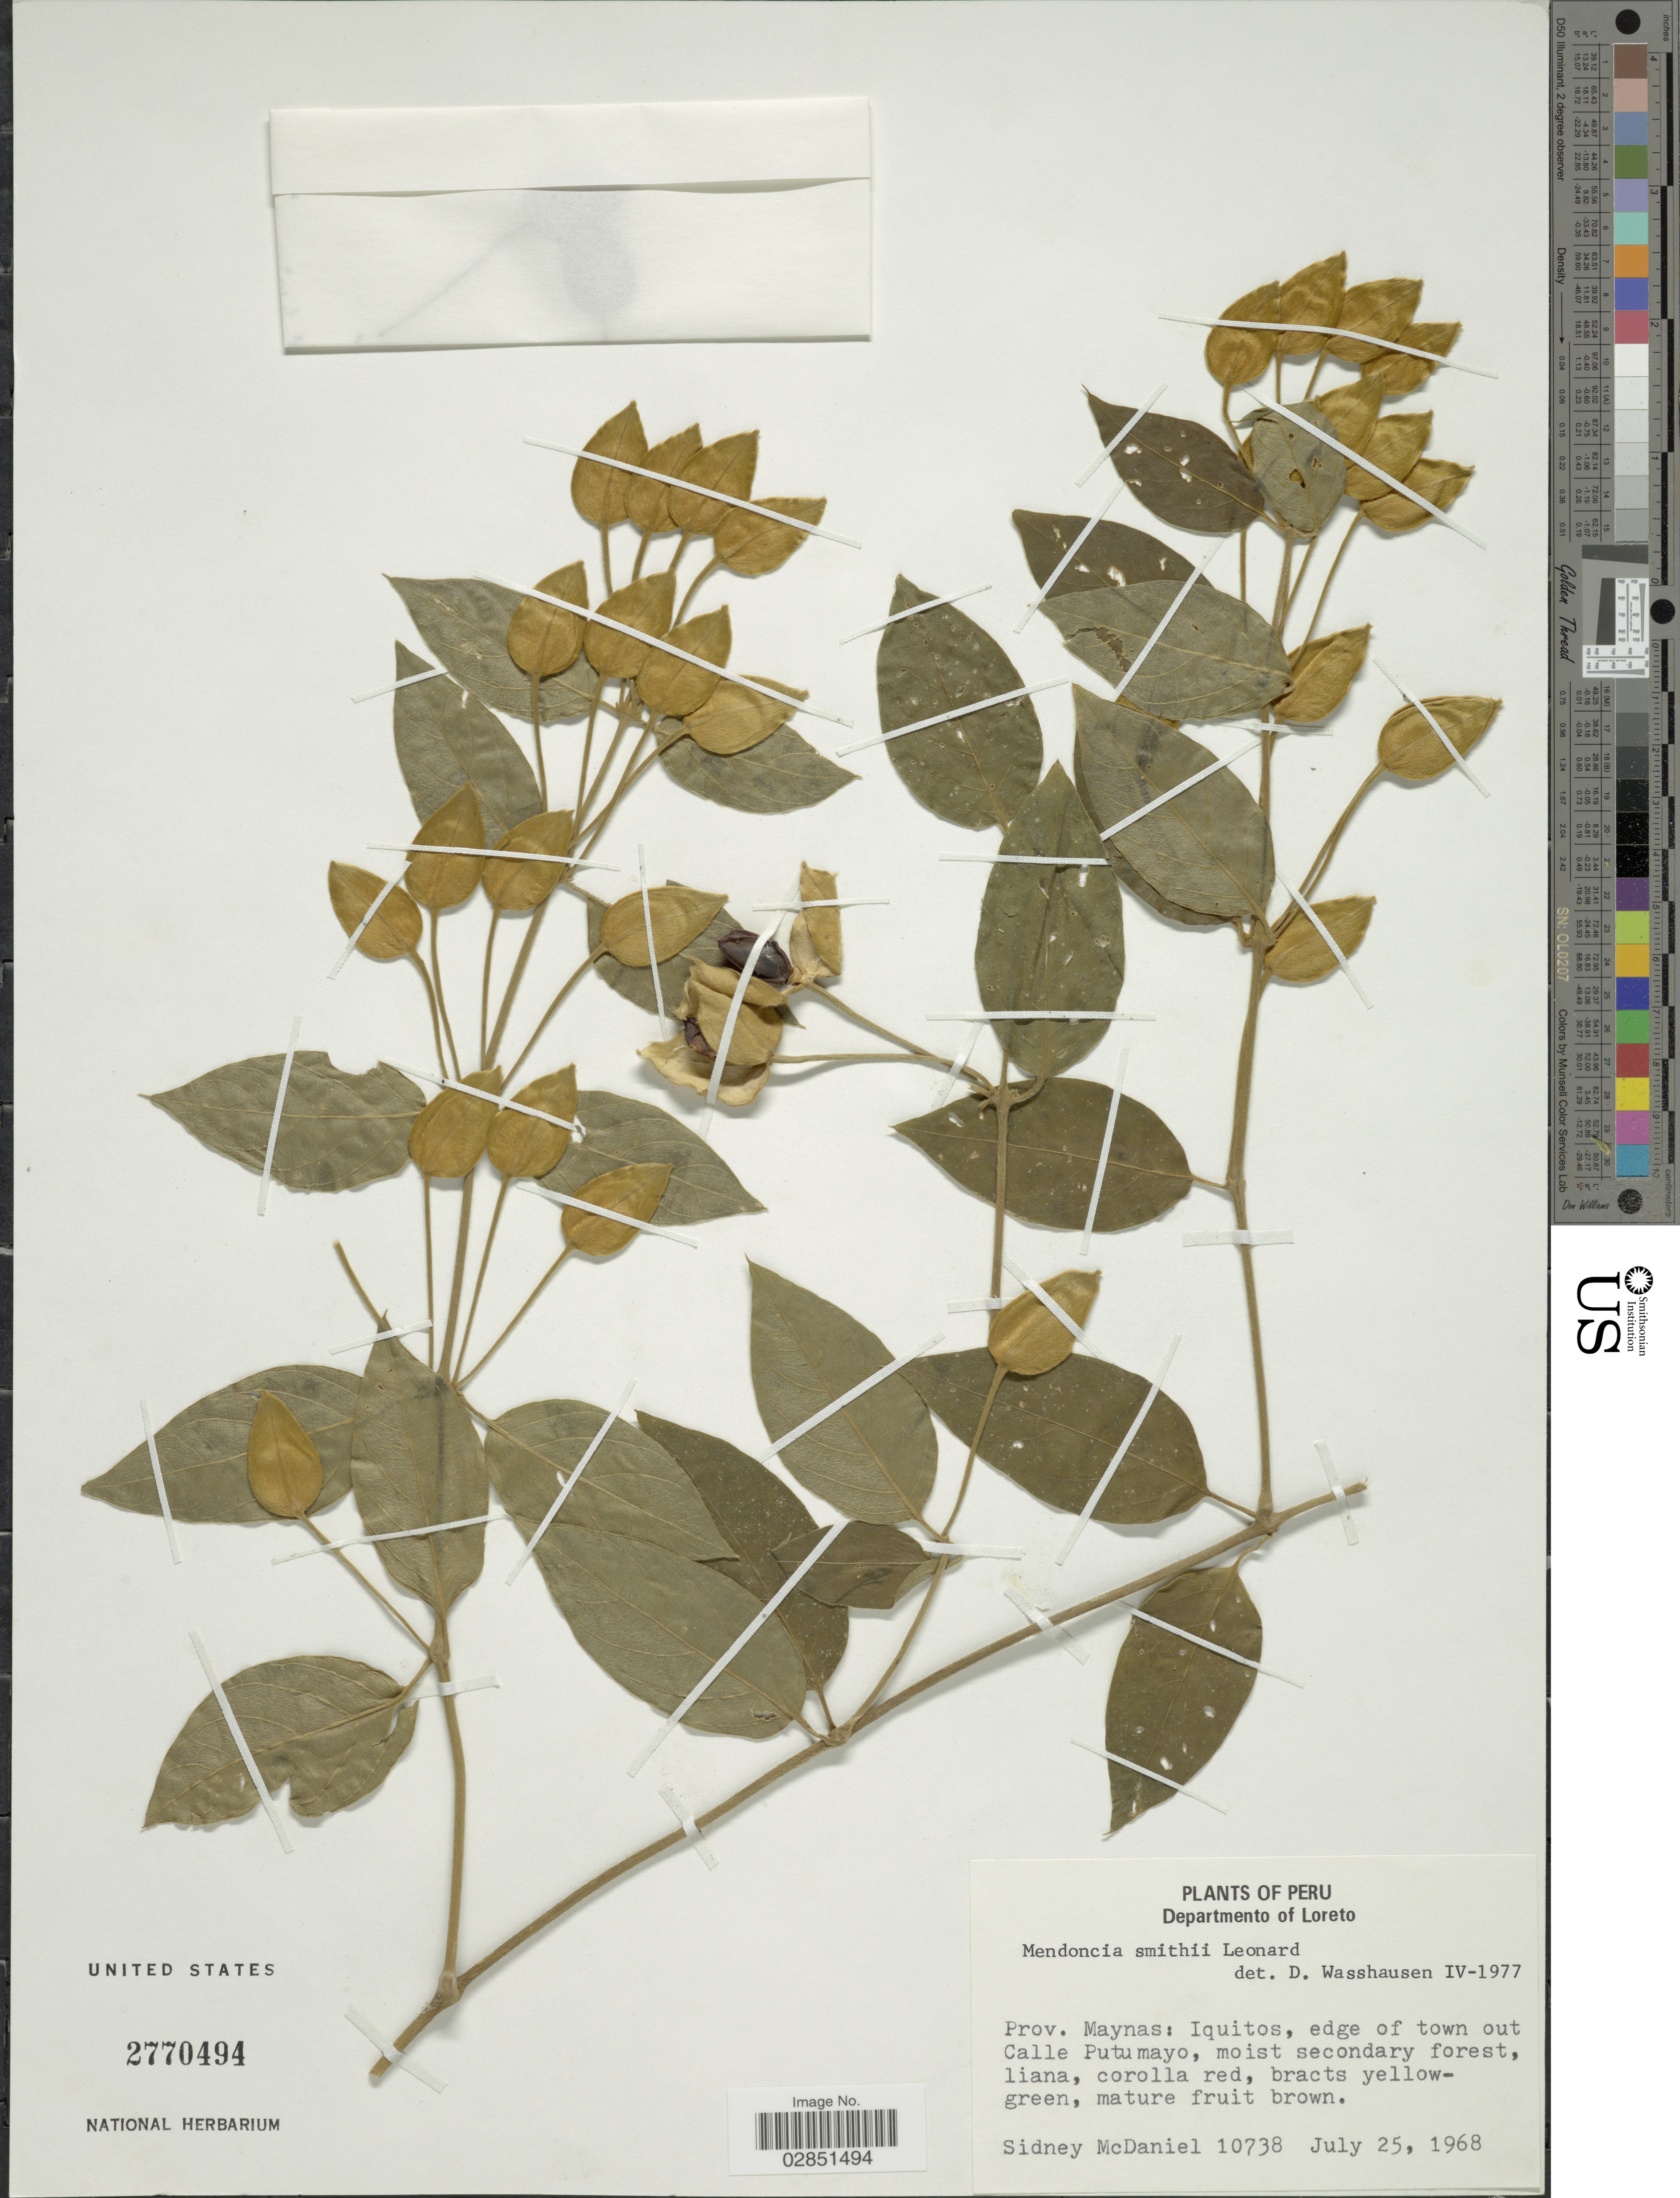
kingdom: Plantae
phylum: Tracheophyta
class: Magnoliopsida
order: Lamiales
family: Acanthaceae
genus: Mendoncia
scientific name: Mendoncia smithii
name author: Leonard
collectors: S. McDaniel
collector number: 10738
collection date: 1968-07-25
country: Peru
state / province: Loreto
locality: Departmento of Loreto. Prov. Maynas: Iquitos, edge of town out Calle Putumayo.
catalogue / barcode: US 2770494